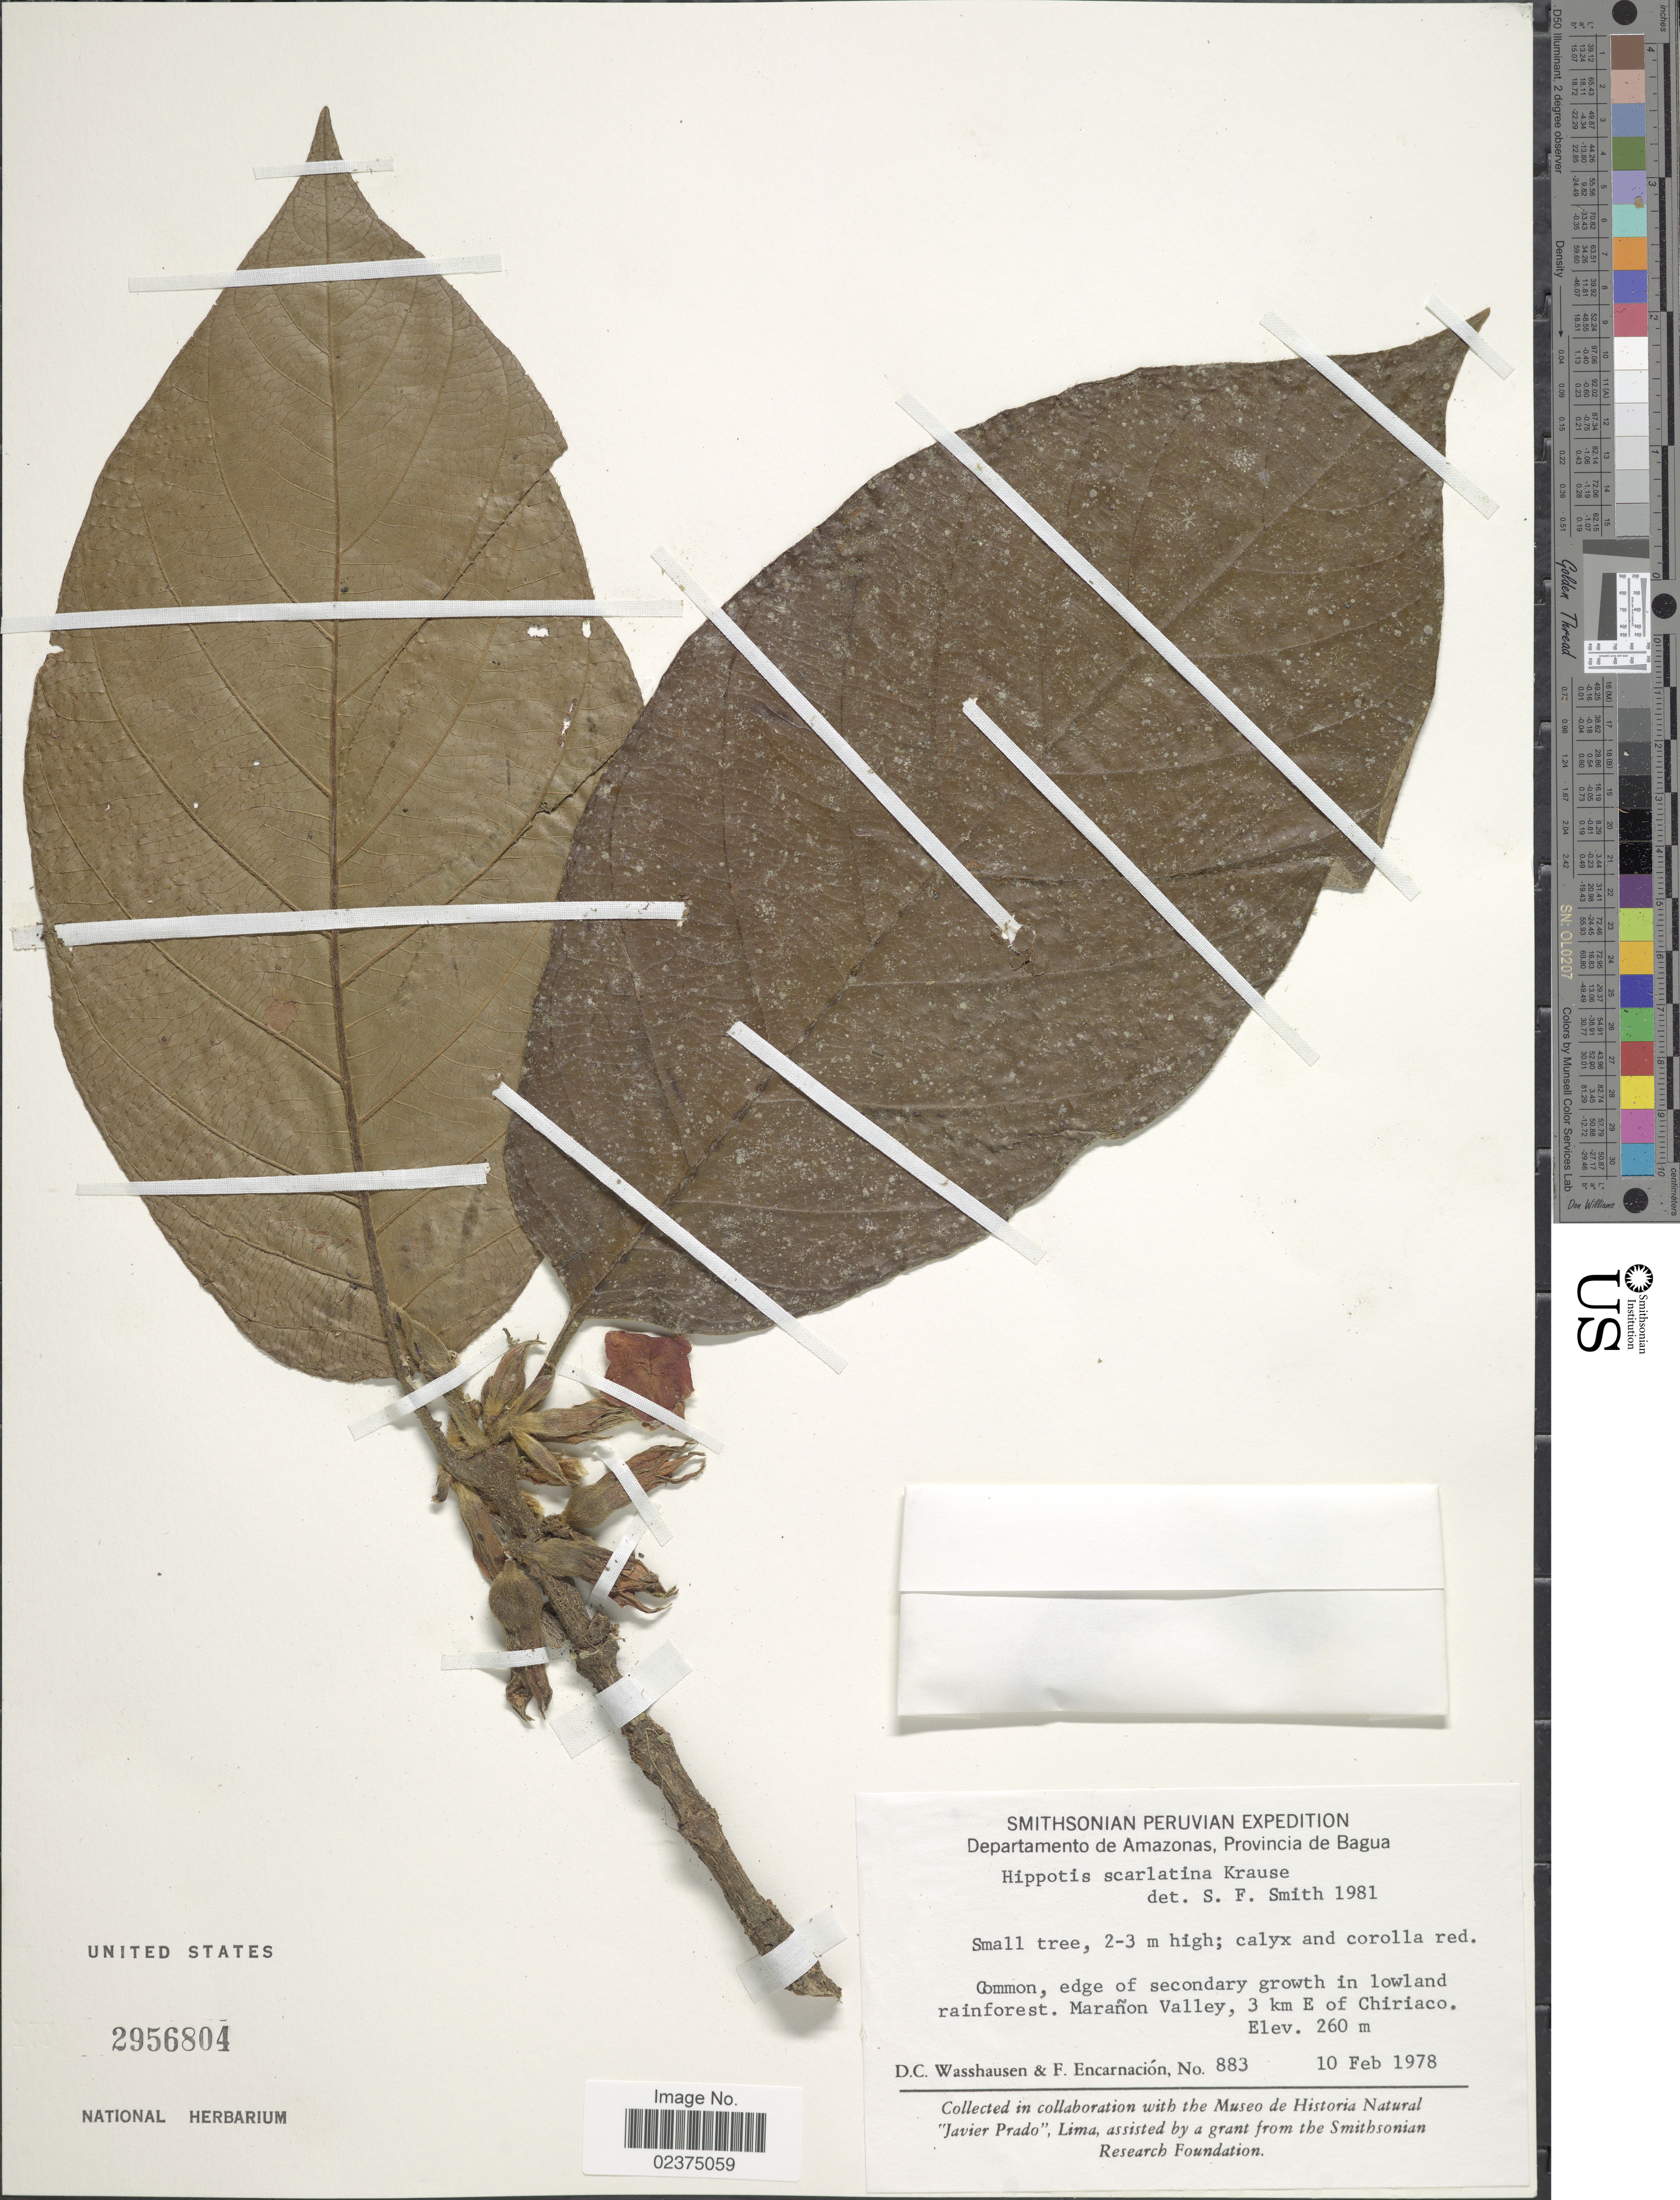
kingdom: Plantae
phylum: Tracheophyta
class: Magnoliopsida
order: Gentianales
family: Rubiaceae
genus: Hippotis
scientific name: Hippotis scarlatina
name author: K. Krause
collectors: D. C. Wasshausen & F. Encarnación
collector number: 883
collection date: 1978-02-10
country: Peru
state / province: Amazonas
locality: Provincia de Bagua, edge of secondary growth in lowland rainforest, Maranon Valley, 3 km E of Chiriaco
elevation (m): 260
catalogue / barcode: US 2956804